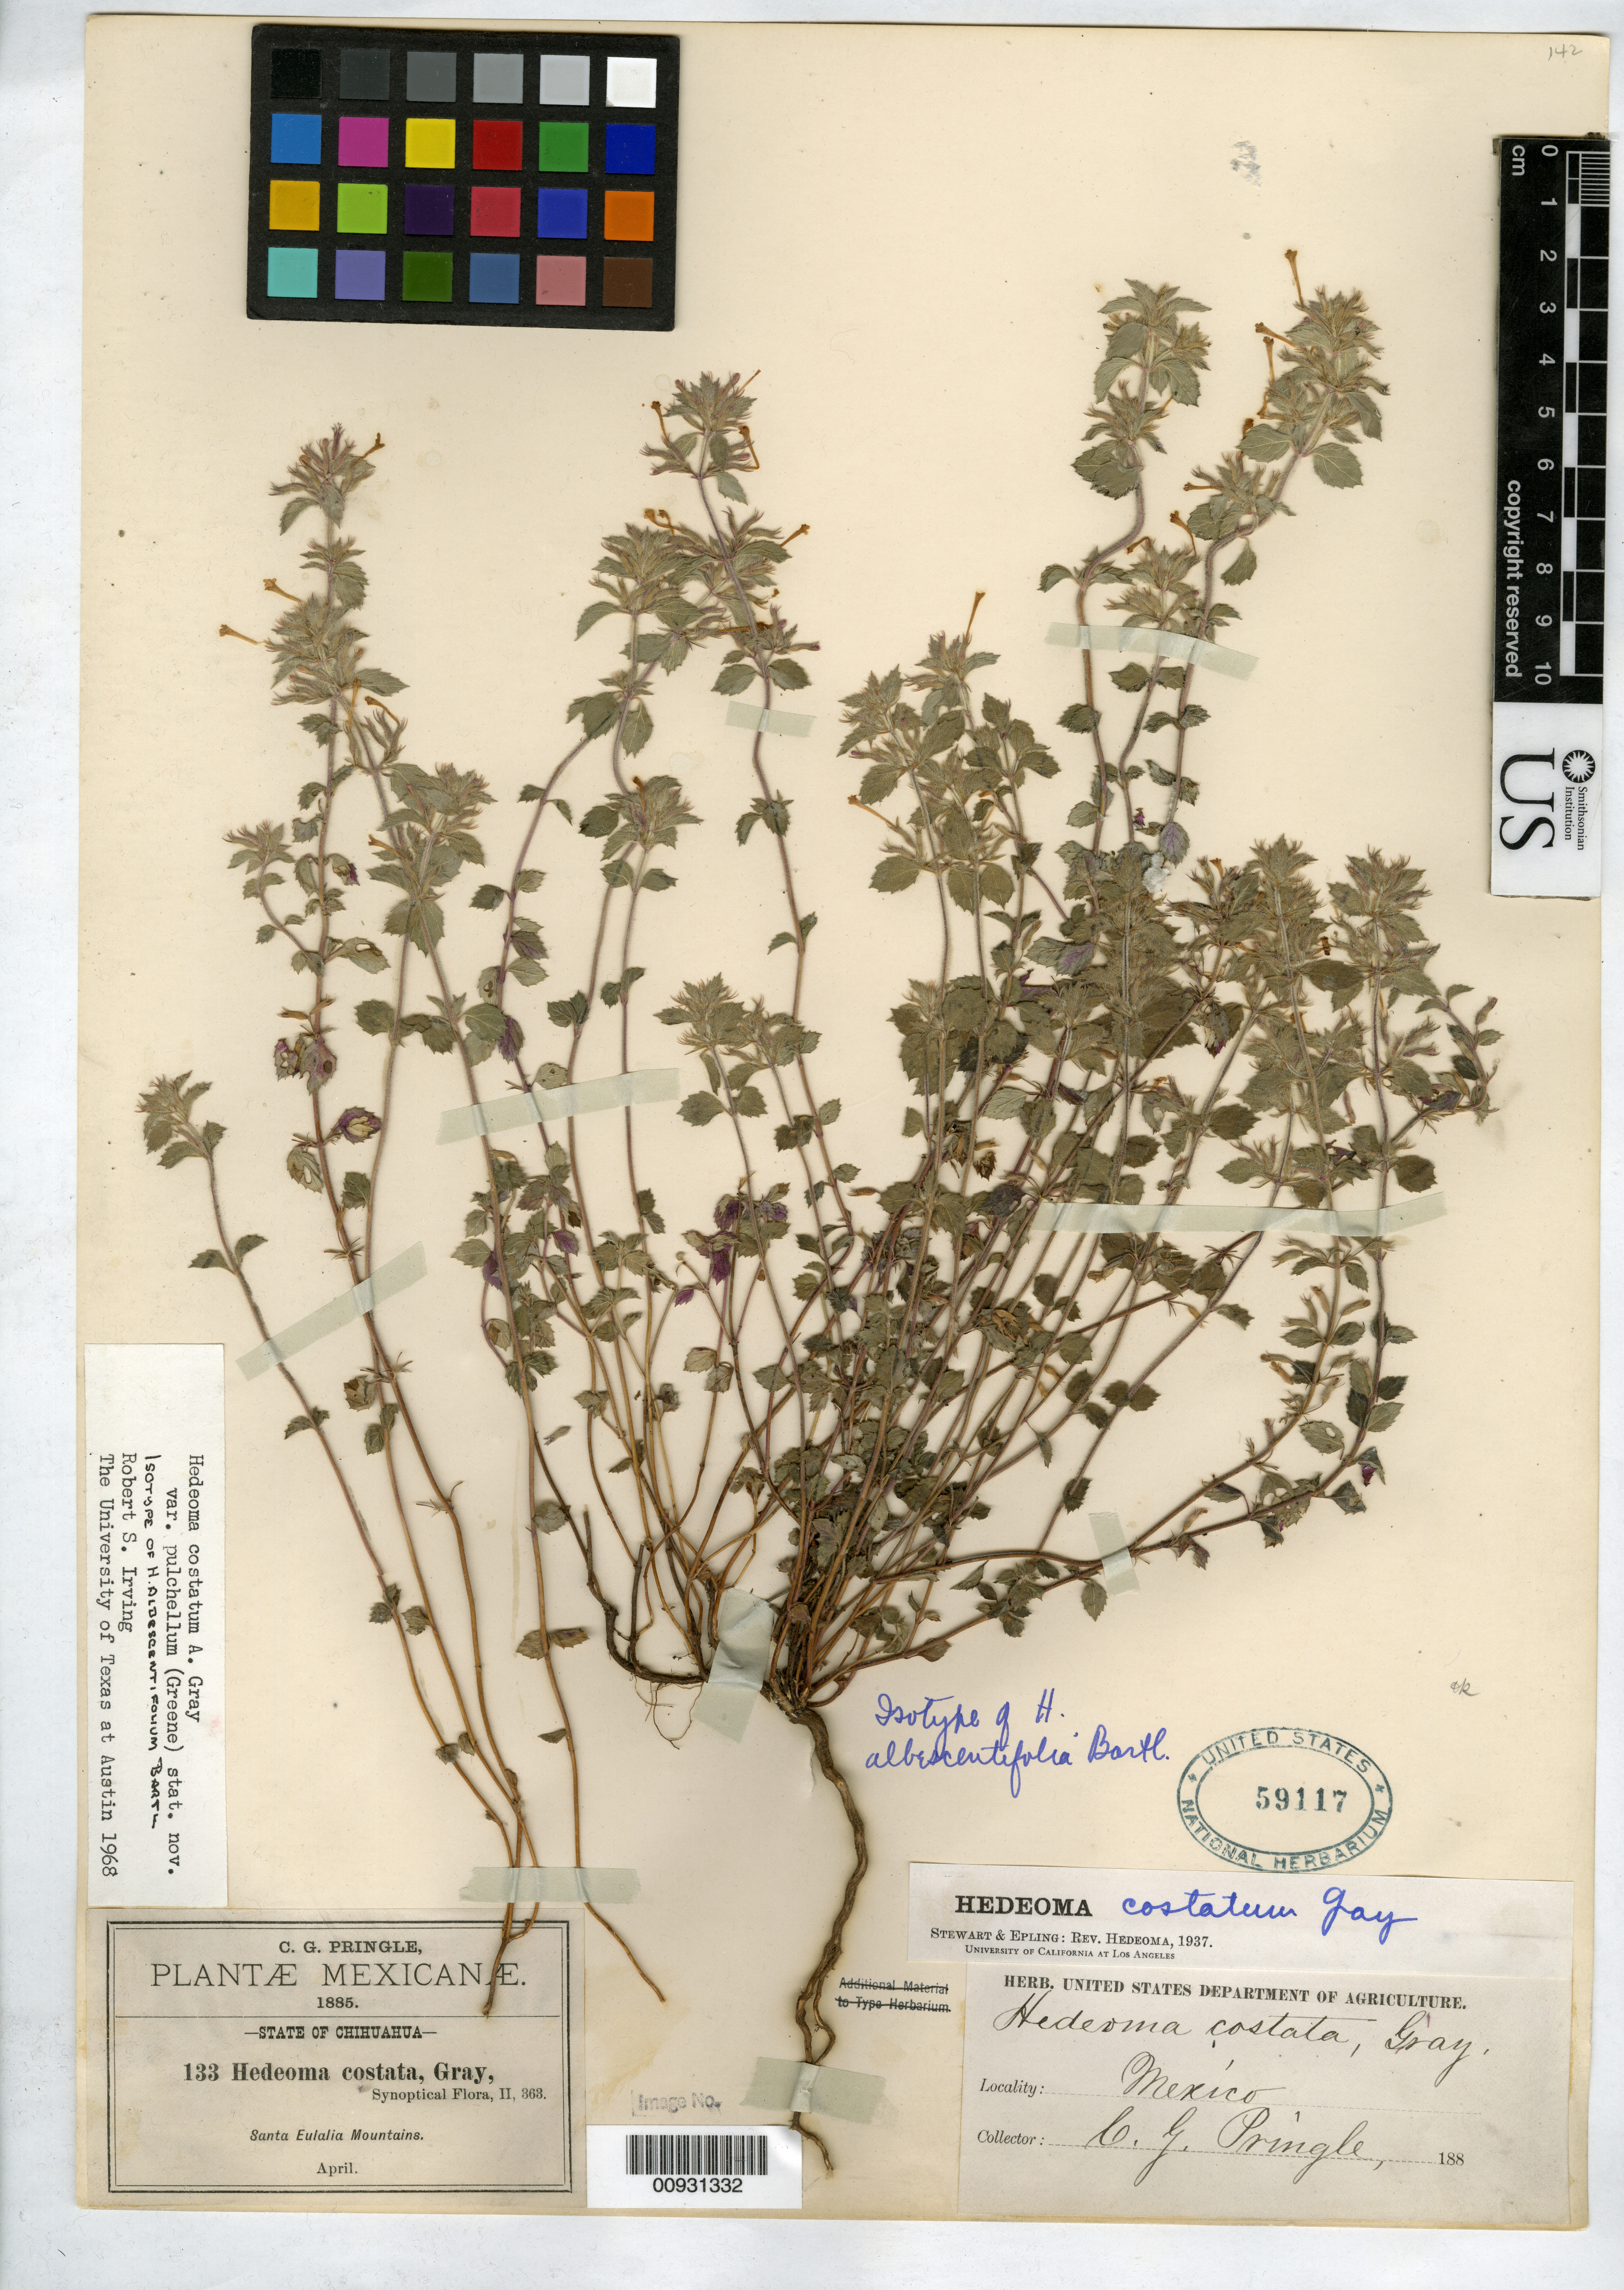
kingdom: Plantae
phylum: Tracheophyta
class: Magnoliopsida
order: Lamiales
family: Lamiaceae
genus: Hedeoma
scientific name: Hedeoma albescentifolia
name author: Bartlett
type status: Isotype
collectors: C. G. Pringle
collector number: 133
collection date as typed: Apr 1885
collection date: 1885-04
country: Mexico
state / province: Chihuahua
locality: Santa Eulalia Mountains.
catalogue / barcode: US 59117